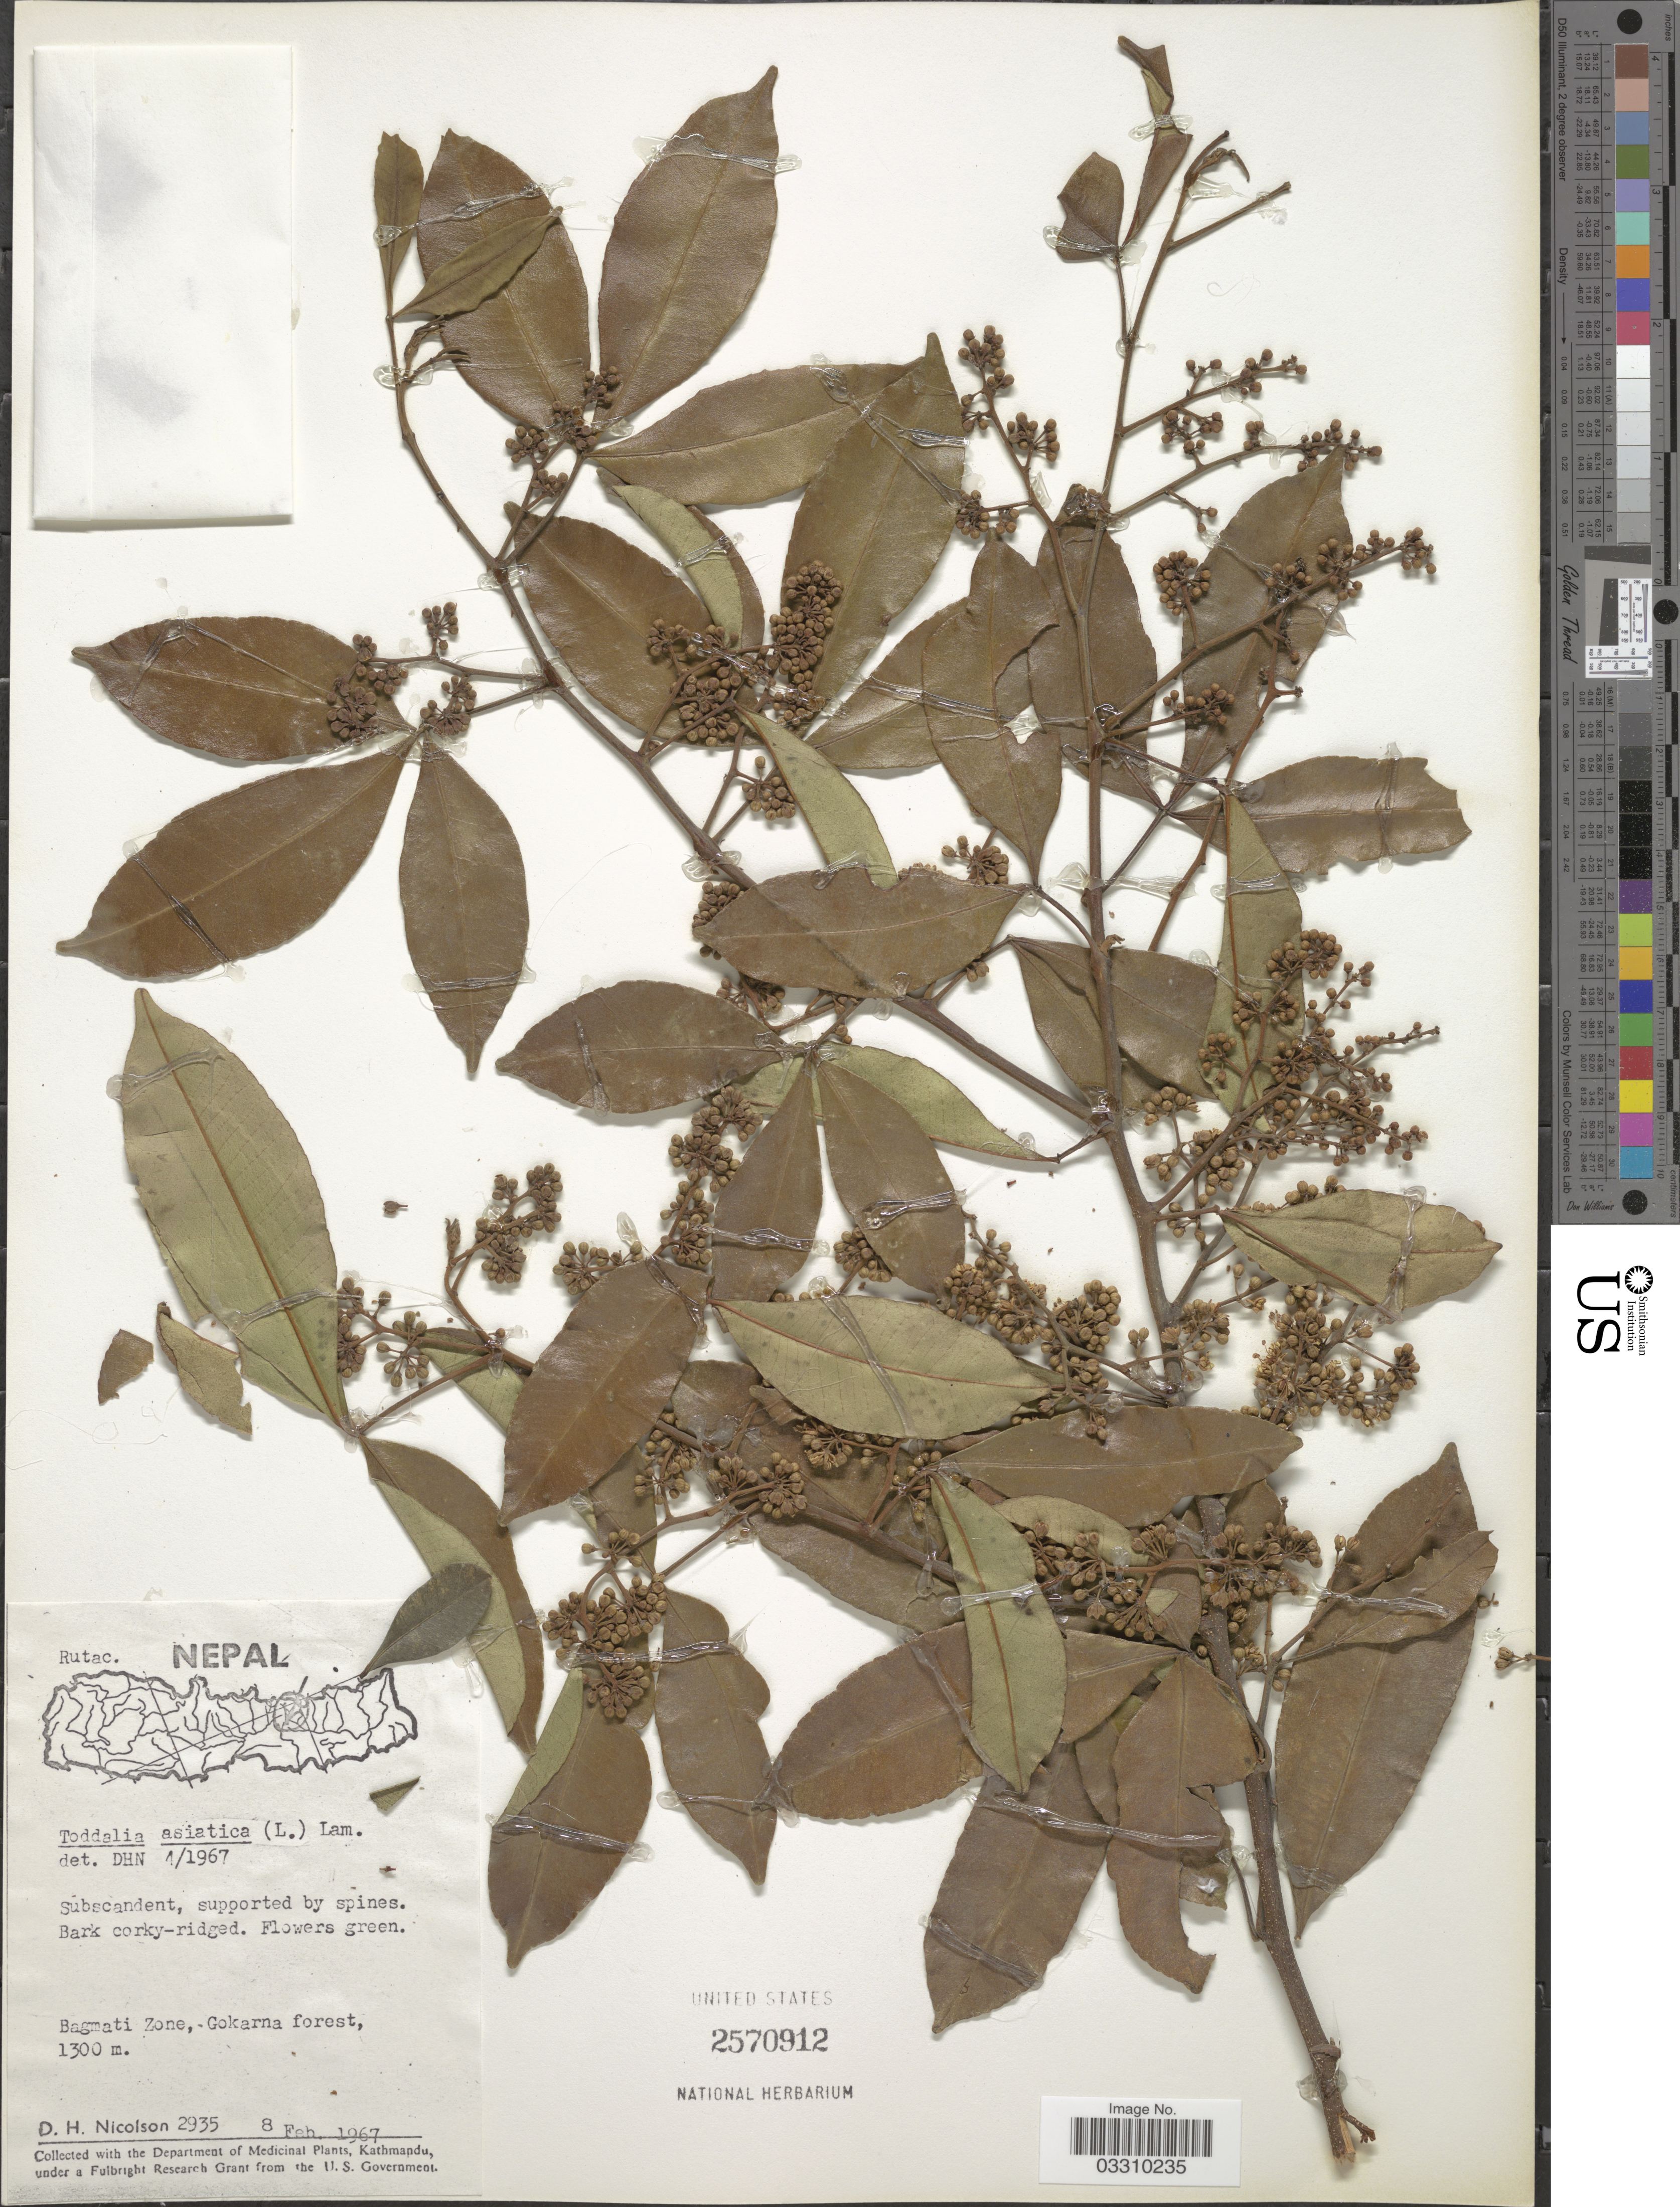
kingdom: Plantae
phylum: Tracheophyta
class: Magnoliopsida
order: Sapindales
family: Rutaceae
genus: Zanthoxylum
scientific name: Zanthoxylum asiaticum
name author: (L.) Appelhans et al.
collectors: D. H. Nicolson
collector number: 2935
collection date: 1967-02-08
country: Nepal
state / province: Bagmati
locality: Bagmati Zone, Gokarna forest.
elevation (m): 1300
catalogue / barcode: US 2570912